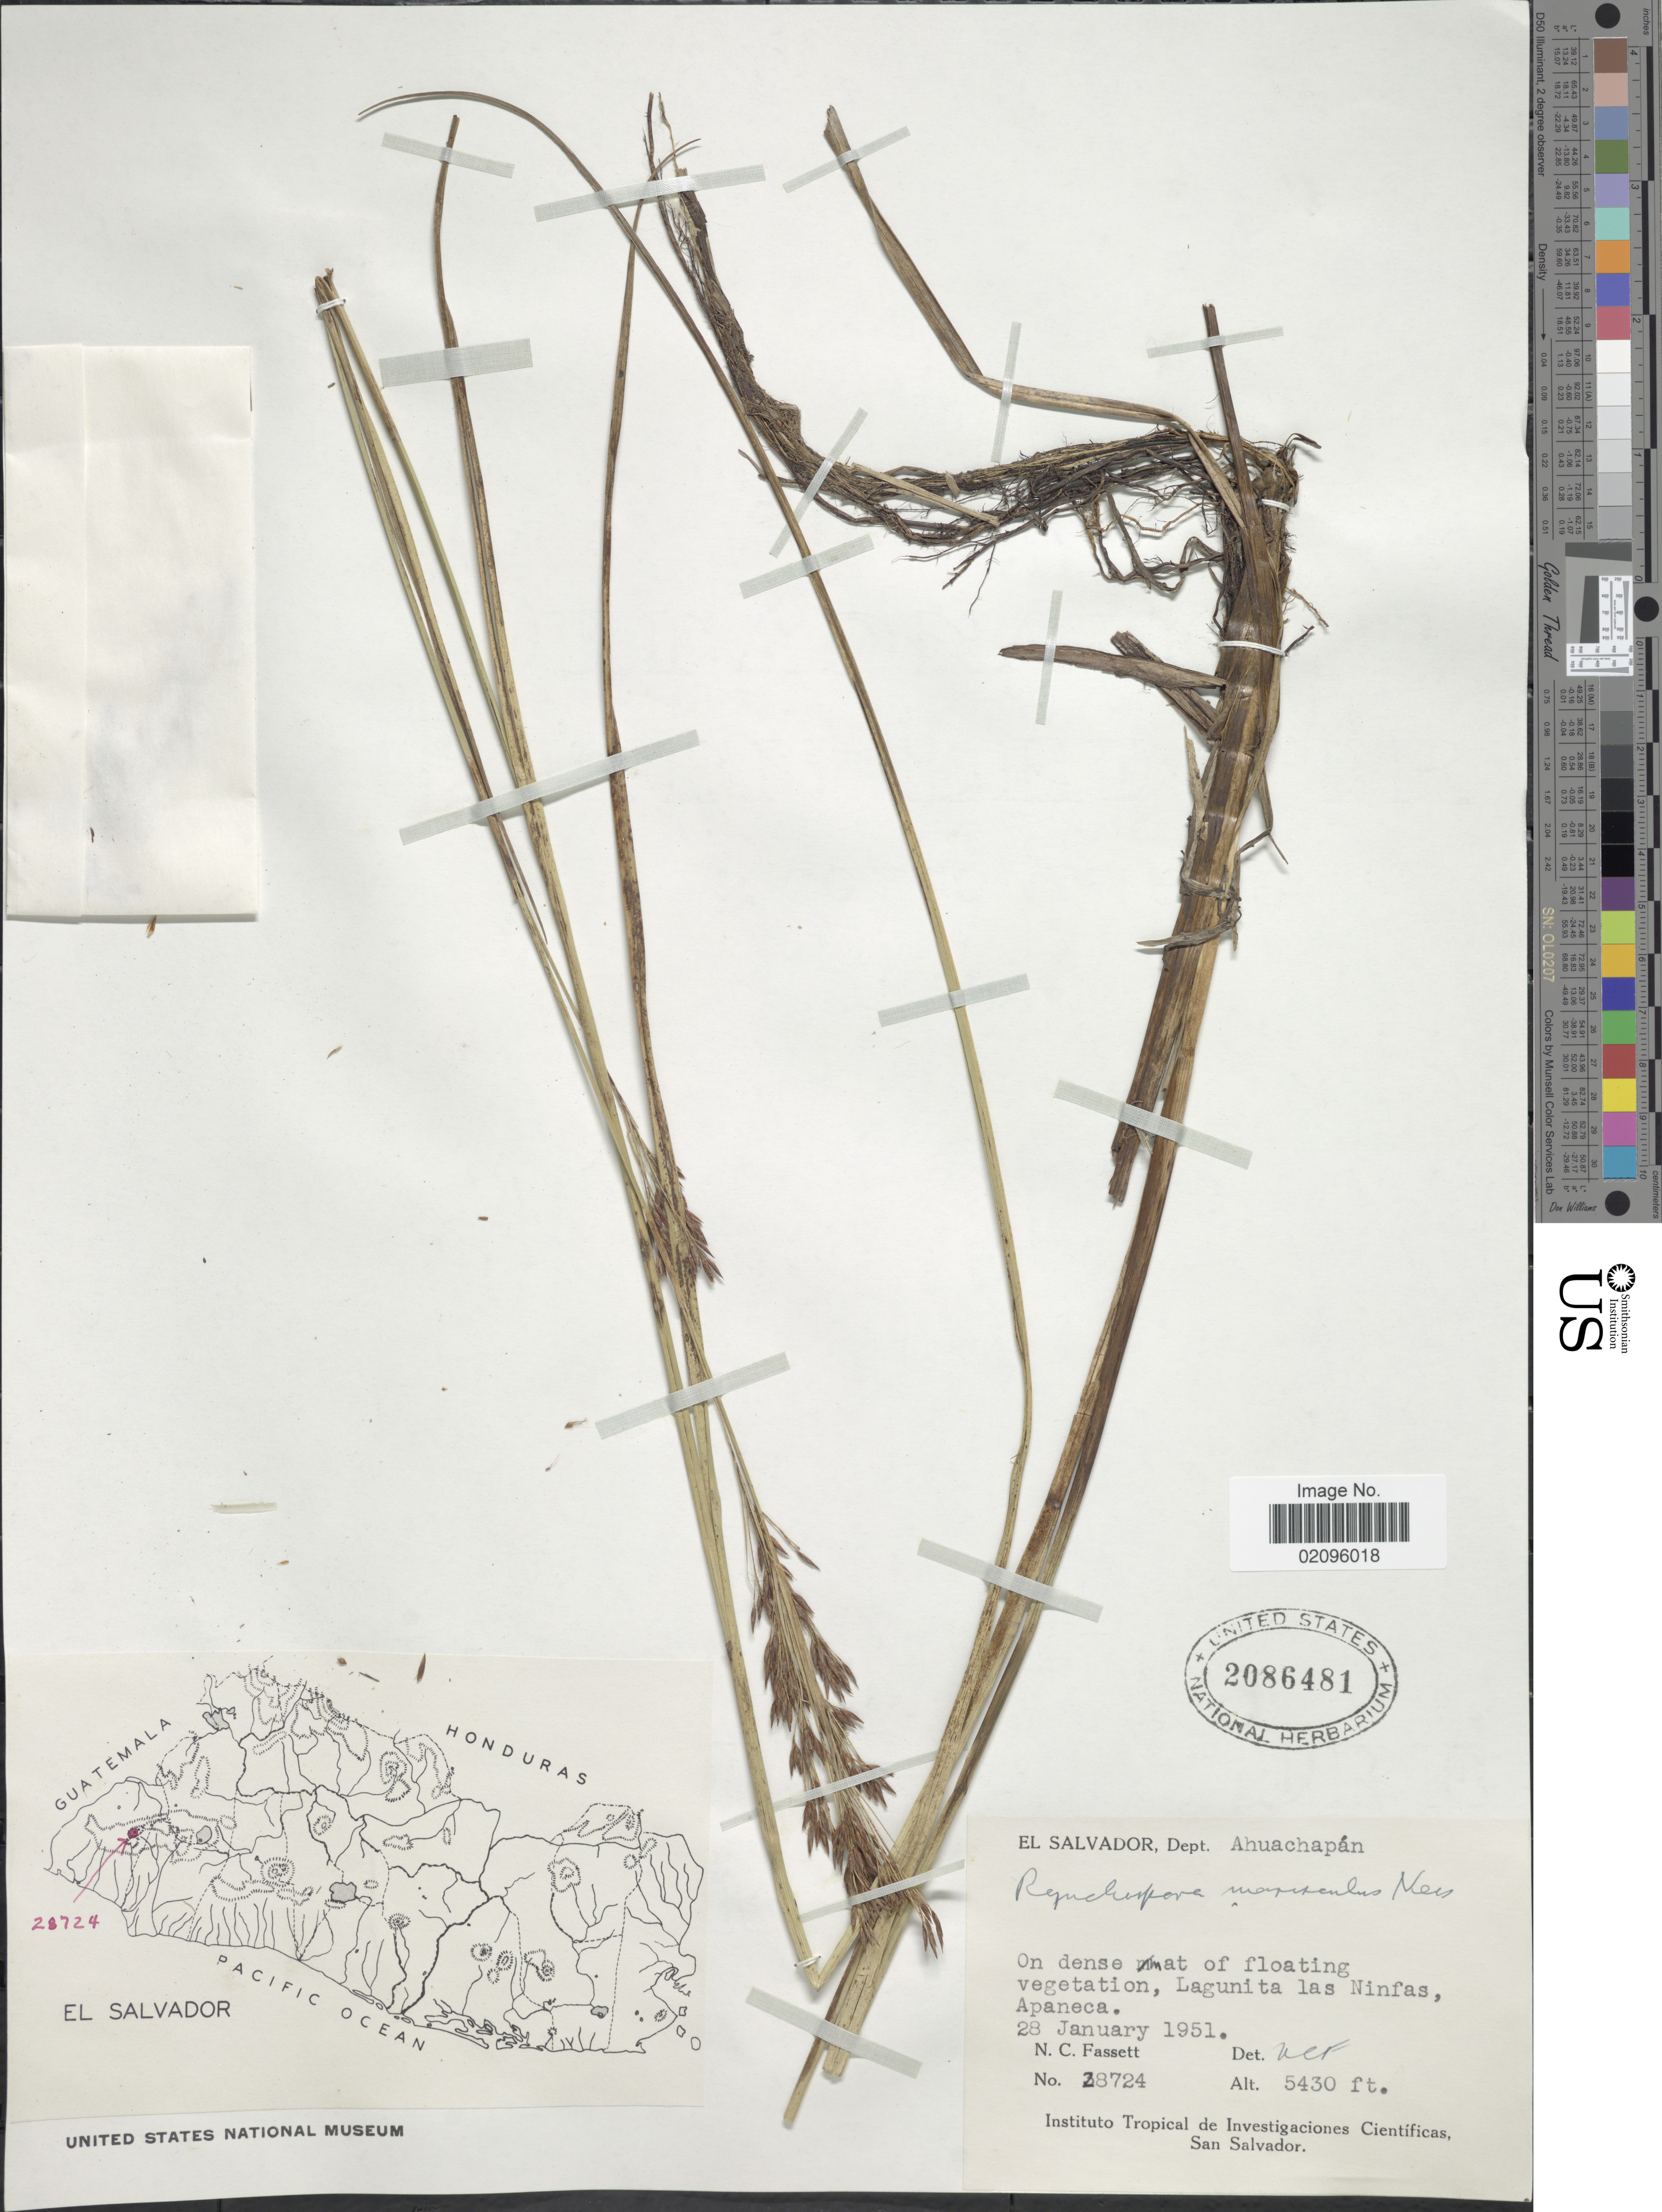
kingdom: Plantae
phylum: Tracheophyta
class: Liliopsida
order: Poales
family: Cyperaceae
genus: Rhynchospora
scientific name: Rhynchospora marisculus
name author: Lindl. & Nees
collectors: N. C. Fassett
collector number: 28724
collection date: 1951-01-28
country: El Salvador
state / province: Ahuachapan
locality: Lagunita las Ninfas, Apaneca.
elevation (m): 1655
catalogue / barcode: US 2086481